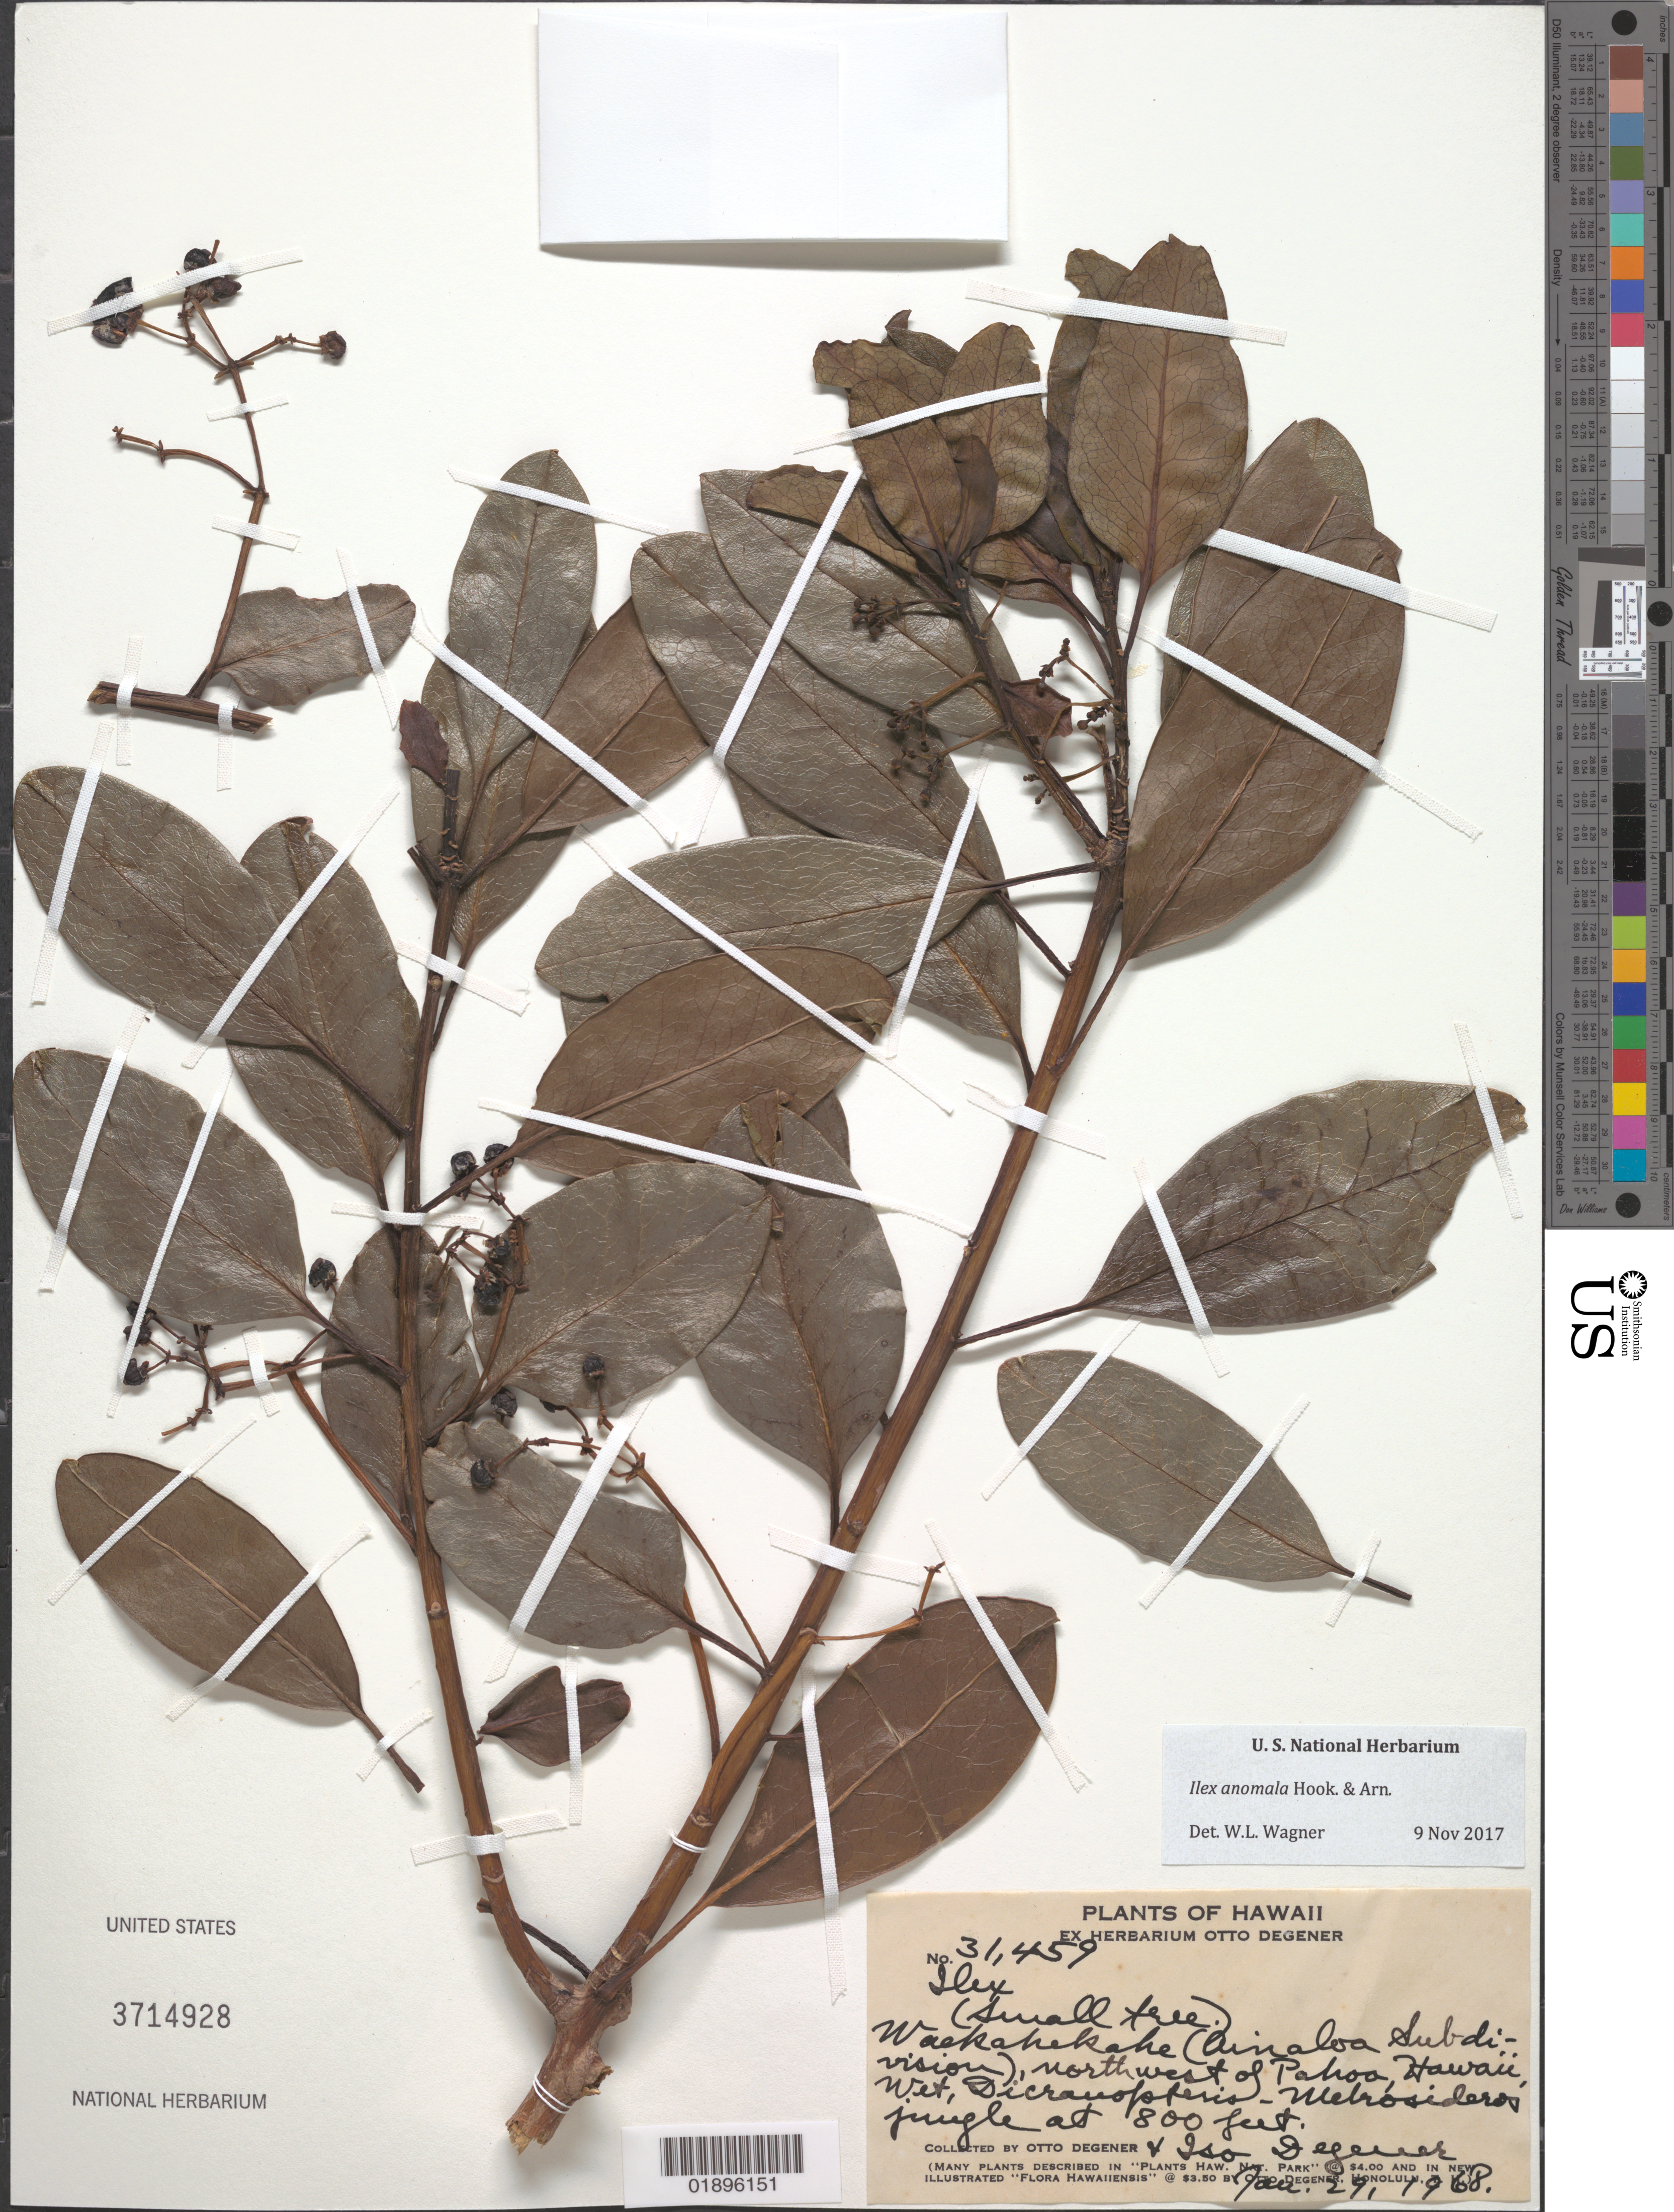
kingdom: Plantae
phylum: Tracheophyta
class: Magnoliopsida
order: Aquifoliales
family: Aquifoliaceae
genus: Ilex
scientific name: Ilex anomala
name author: Hook. & Arn.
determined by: Wagner, W. L., (BOT), Smithsonian Institution - National Museum of Natural History (UNITED STATES)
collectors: O. Degener & I. Degener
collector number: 31459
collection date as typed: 29 Jan 1968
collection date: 1968-01-29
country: United States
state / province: Hawaii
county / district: Hawaii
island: Hawaii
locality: Waekahekake, (Ainaloa Subdivision) NW of Pahoa, Puna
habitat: Wet jungle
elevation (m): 244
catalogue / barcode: US 3714928